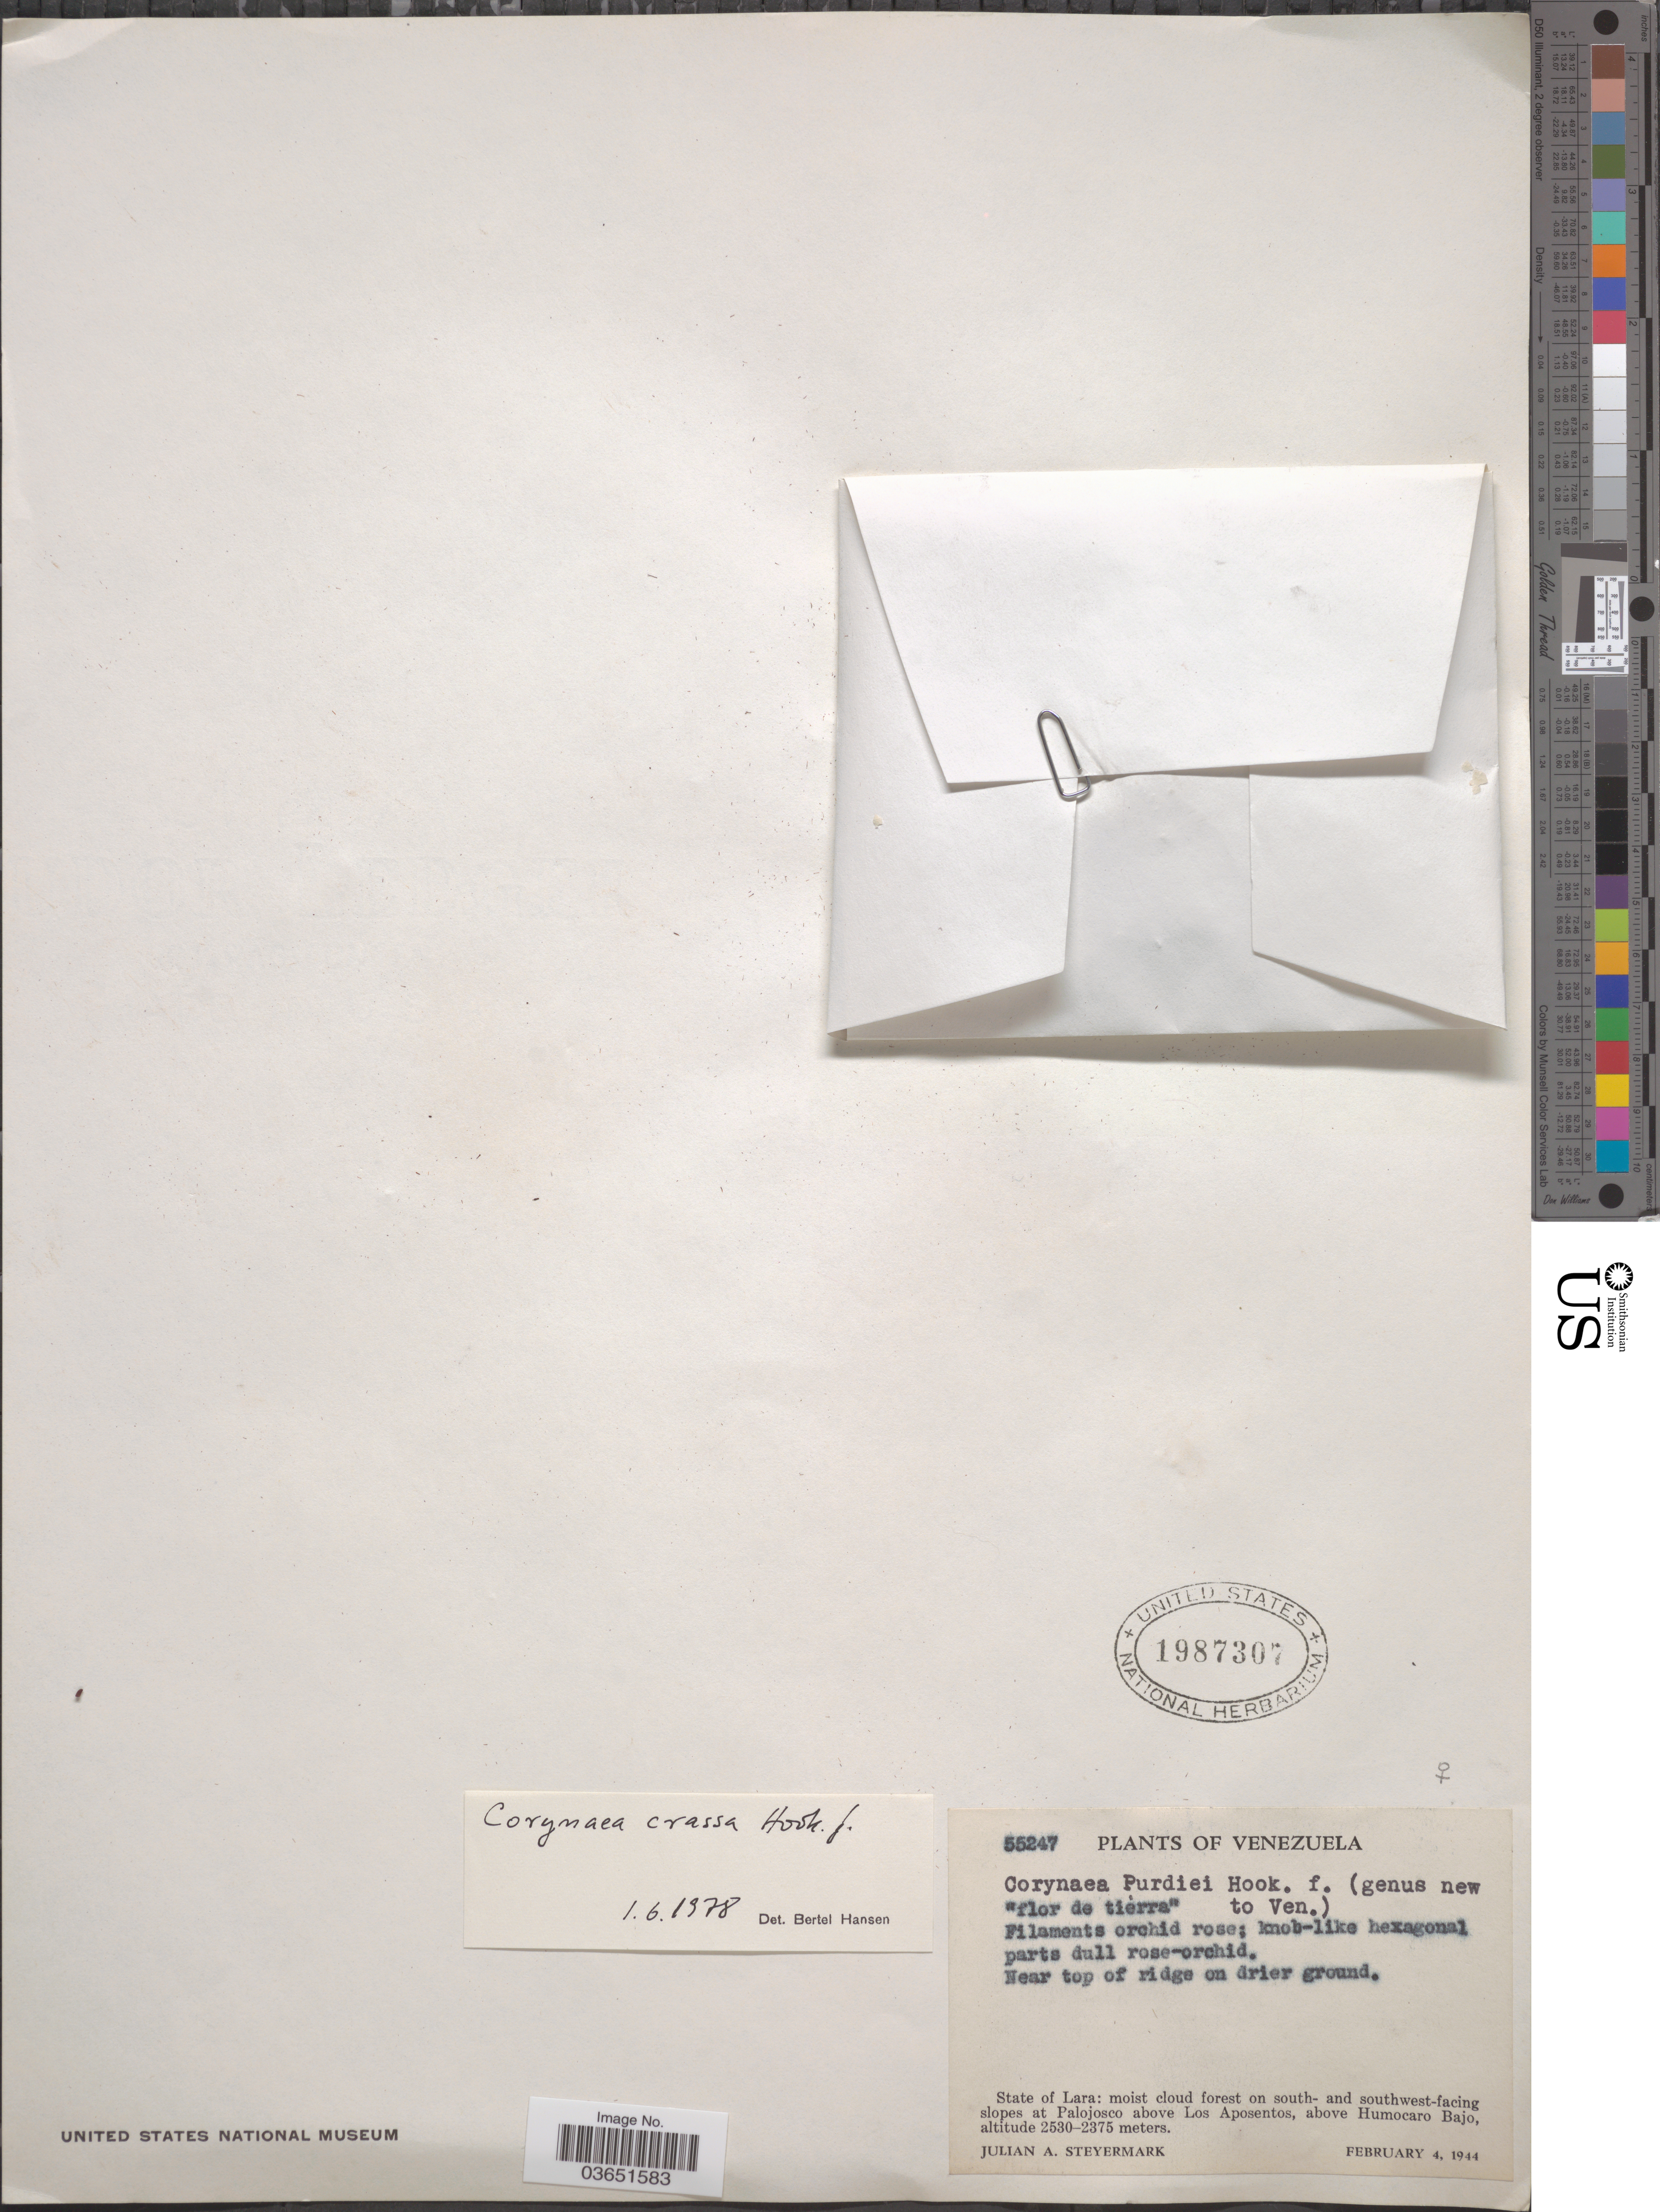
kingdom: Plantae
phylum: Tracheophyta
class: Magnoliopsida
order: Santalales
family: Balanophoraceae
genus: Corynaea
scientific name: Corynaea crassa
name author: Hook. f.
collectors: J. Steyermark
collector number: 55247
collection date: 1944-02-04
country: Venezuela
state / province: Lara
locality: Near top of ridge on drier ground. Moist cloud forest on south- and southwest-facing slopes at Palojosco above Los Aposentos, above Humocaro Bajo.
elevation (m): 2375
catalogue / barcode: US 1987307